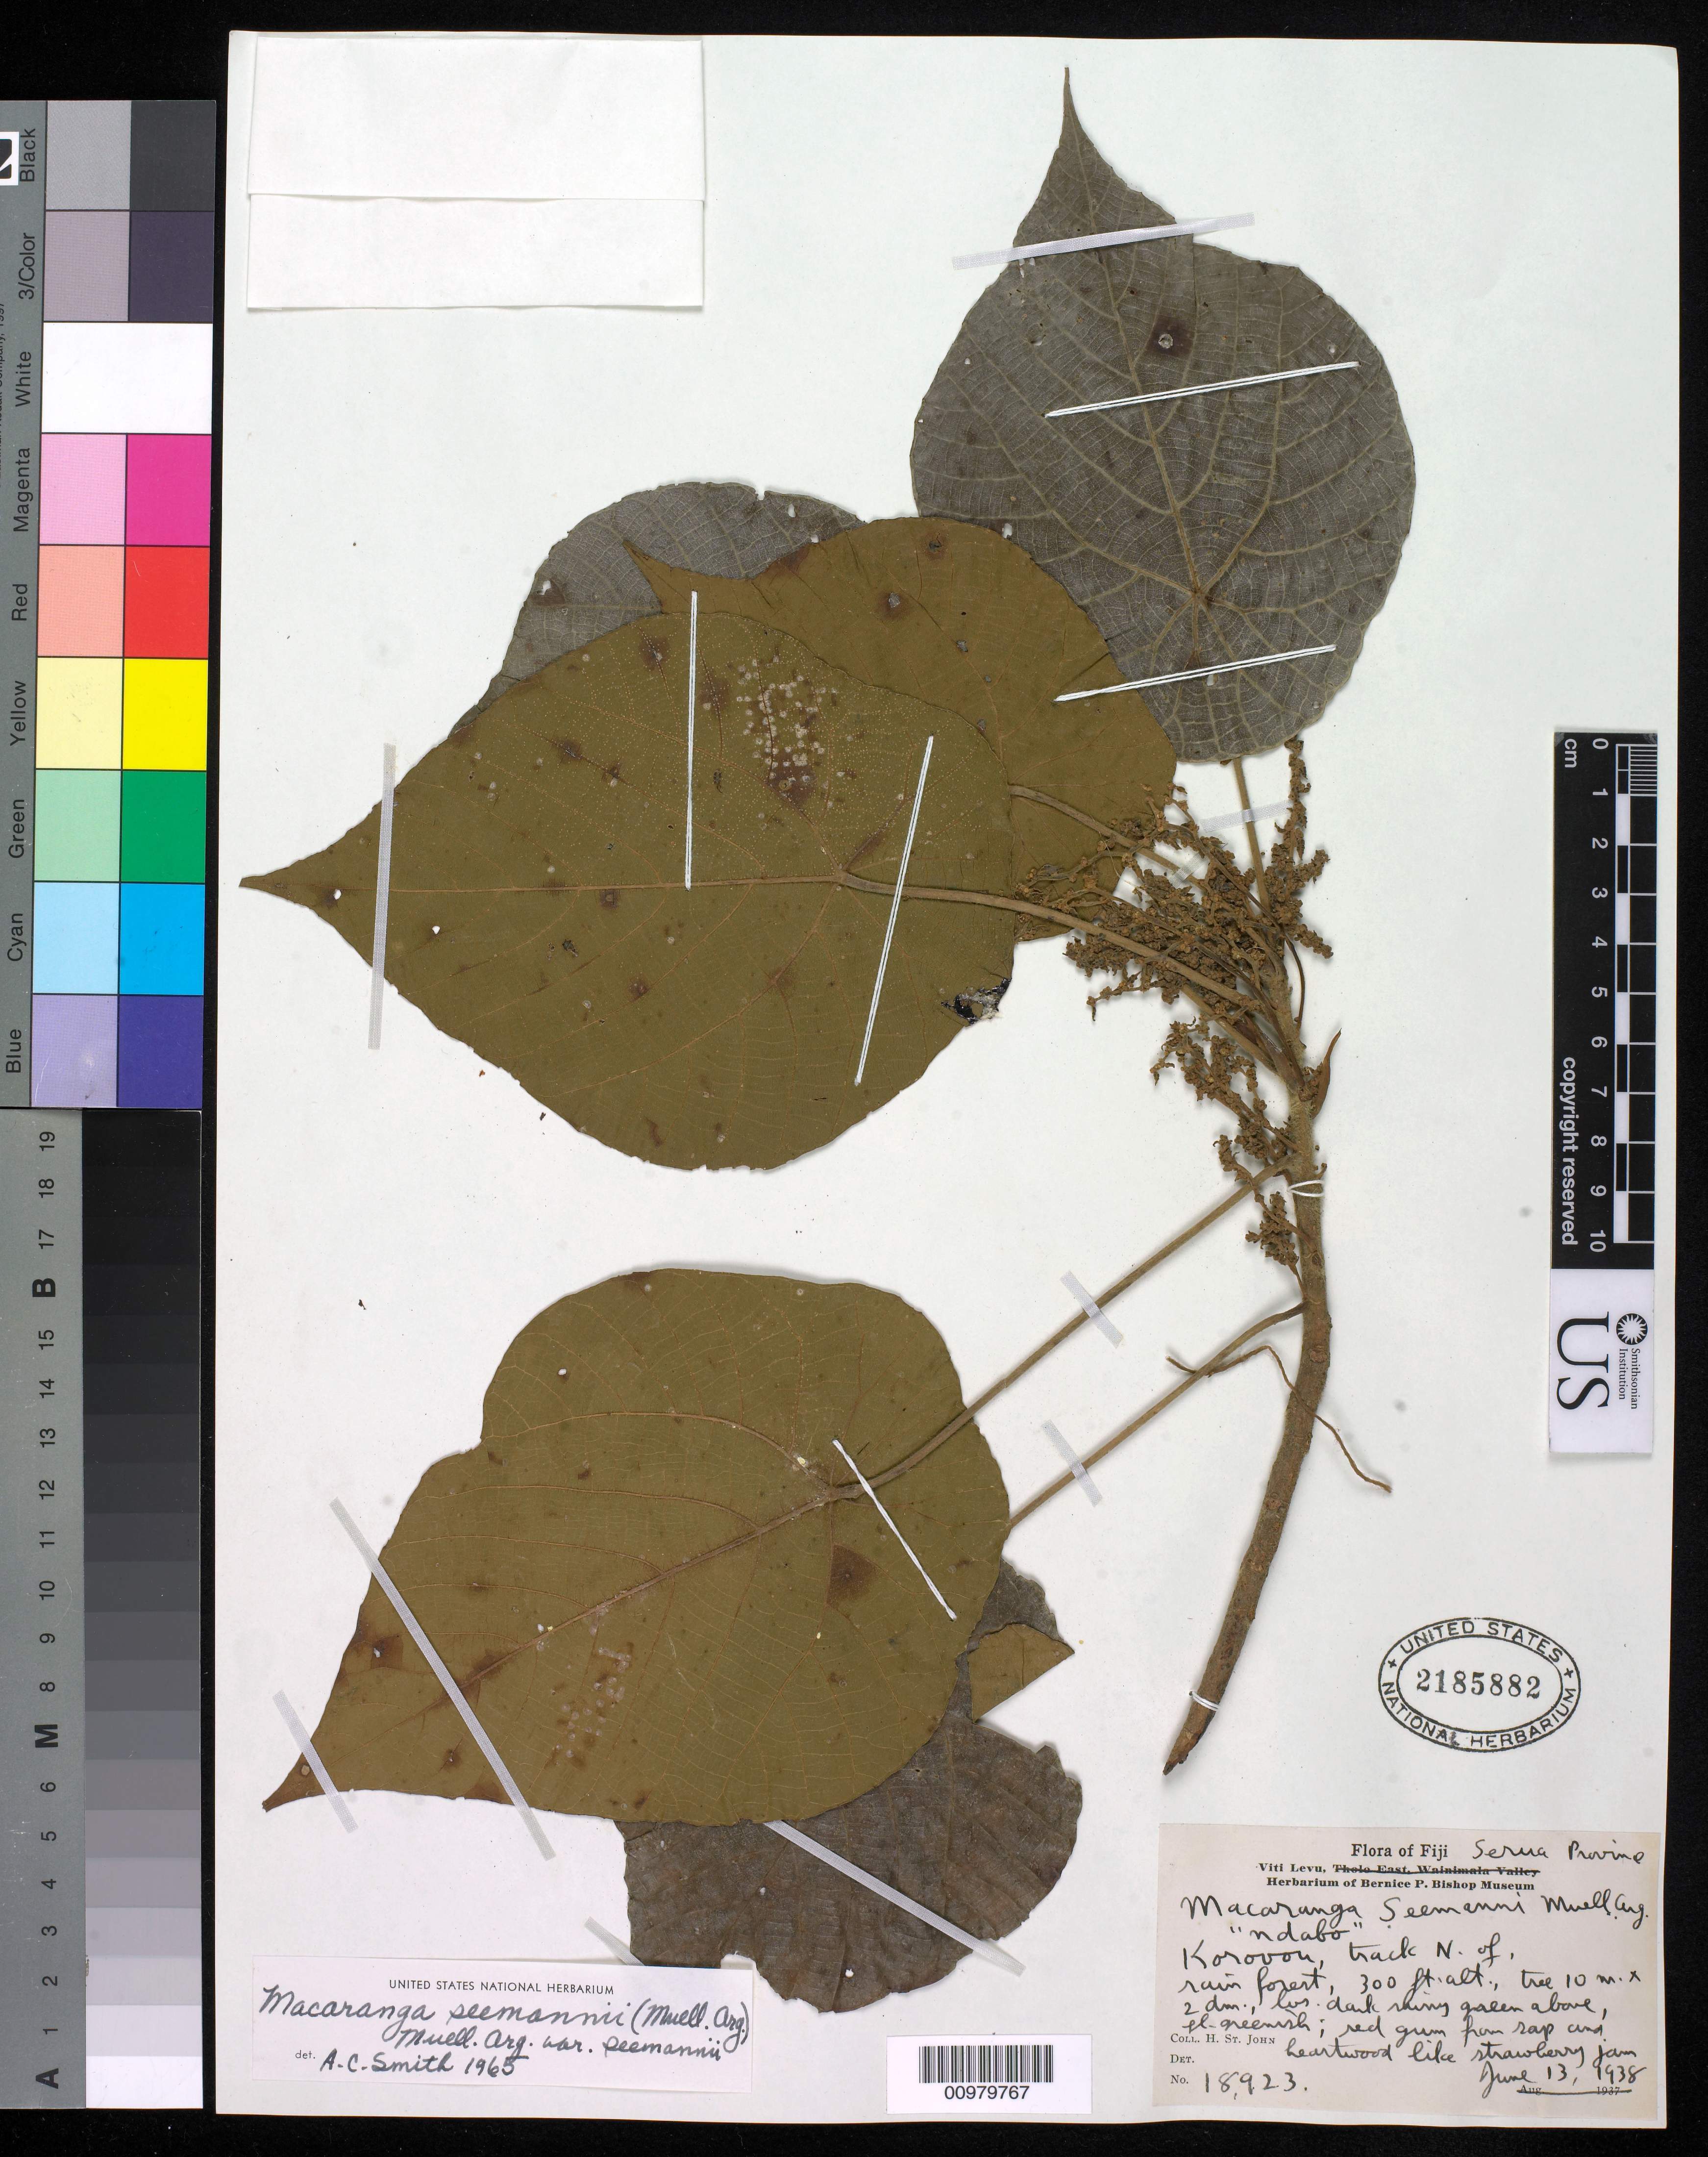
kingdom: Plantae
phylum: Tracheophyta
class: Magnoliopsida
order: Malpighiales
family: Euphorbiaceae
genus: Macaranga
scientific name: Macaranga seemanni var. capillata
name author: A.C. Sm.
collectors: H. St. John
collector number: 18923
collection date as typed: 13 Jun 1938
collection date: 1938-06-13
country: Fiji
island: Viti Levu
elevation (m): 91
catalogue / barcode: US 2185882